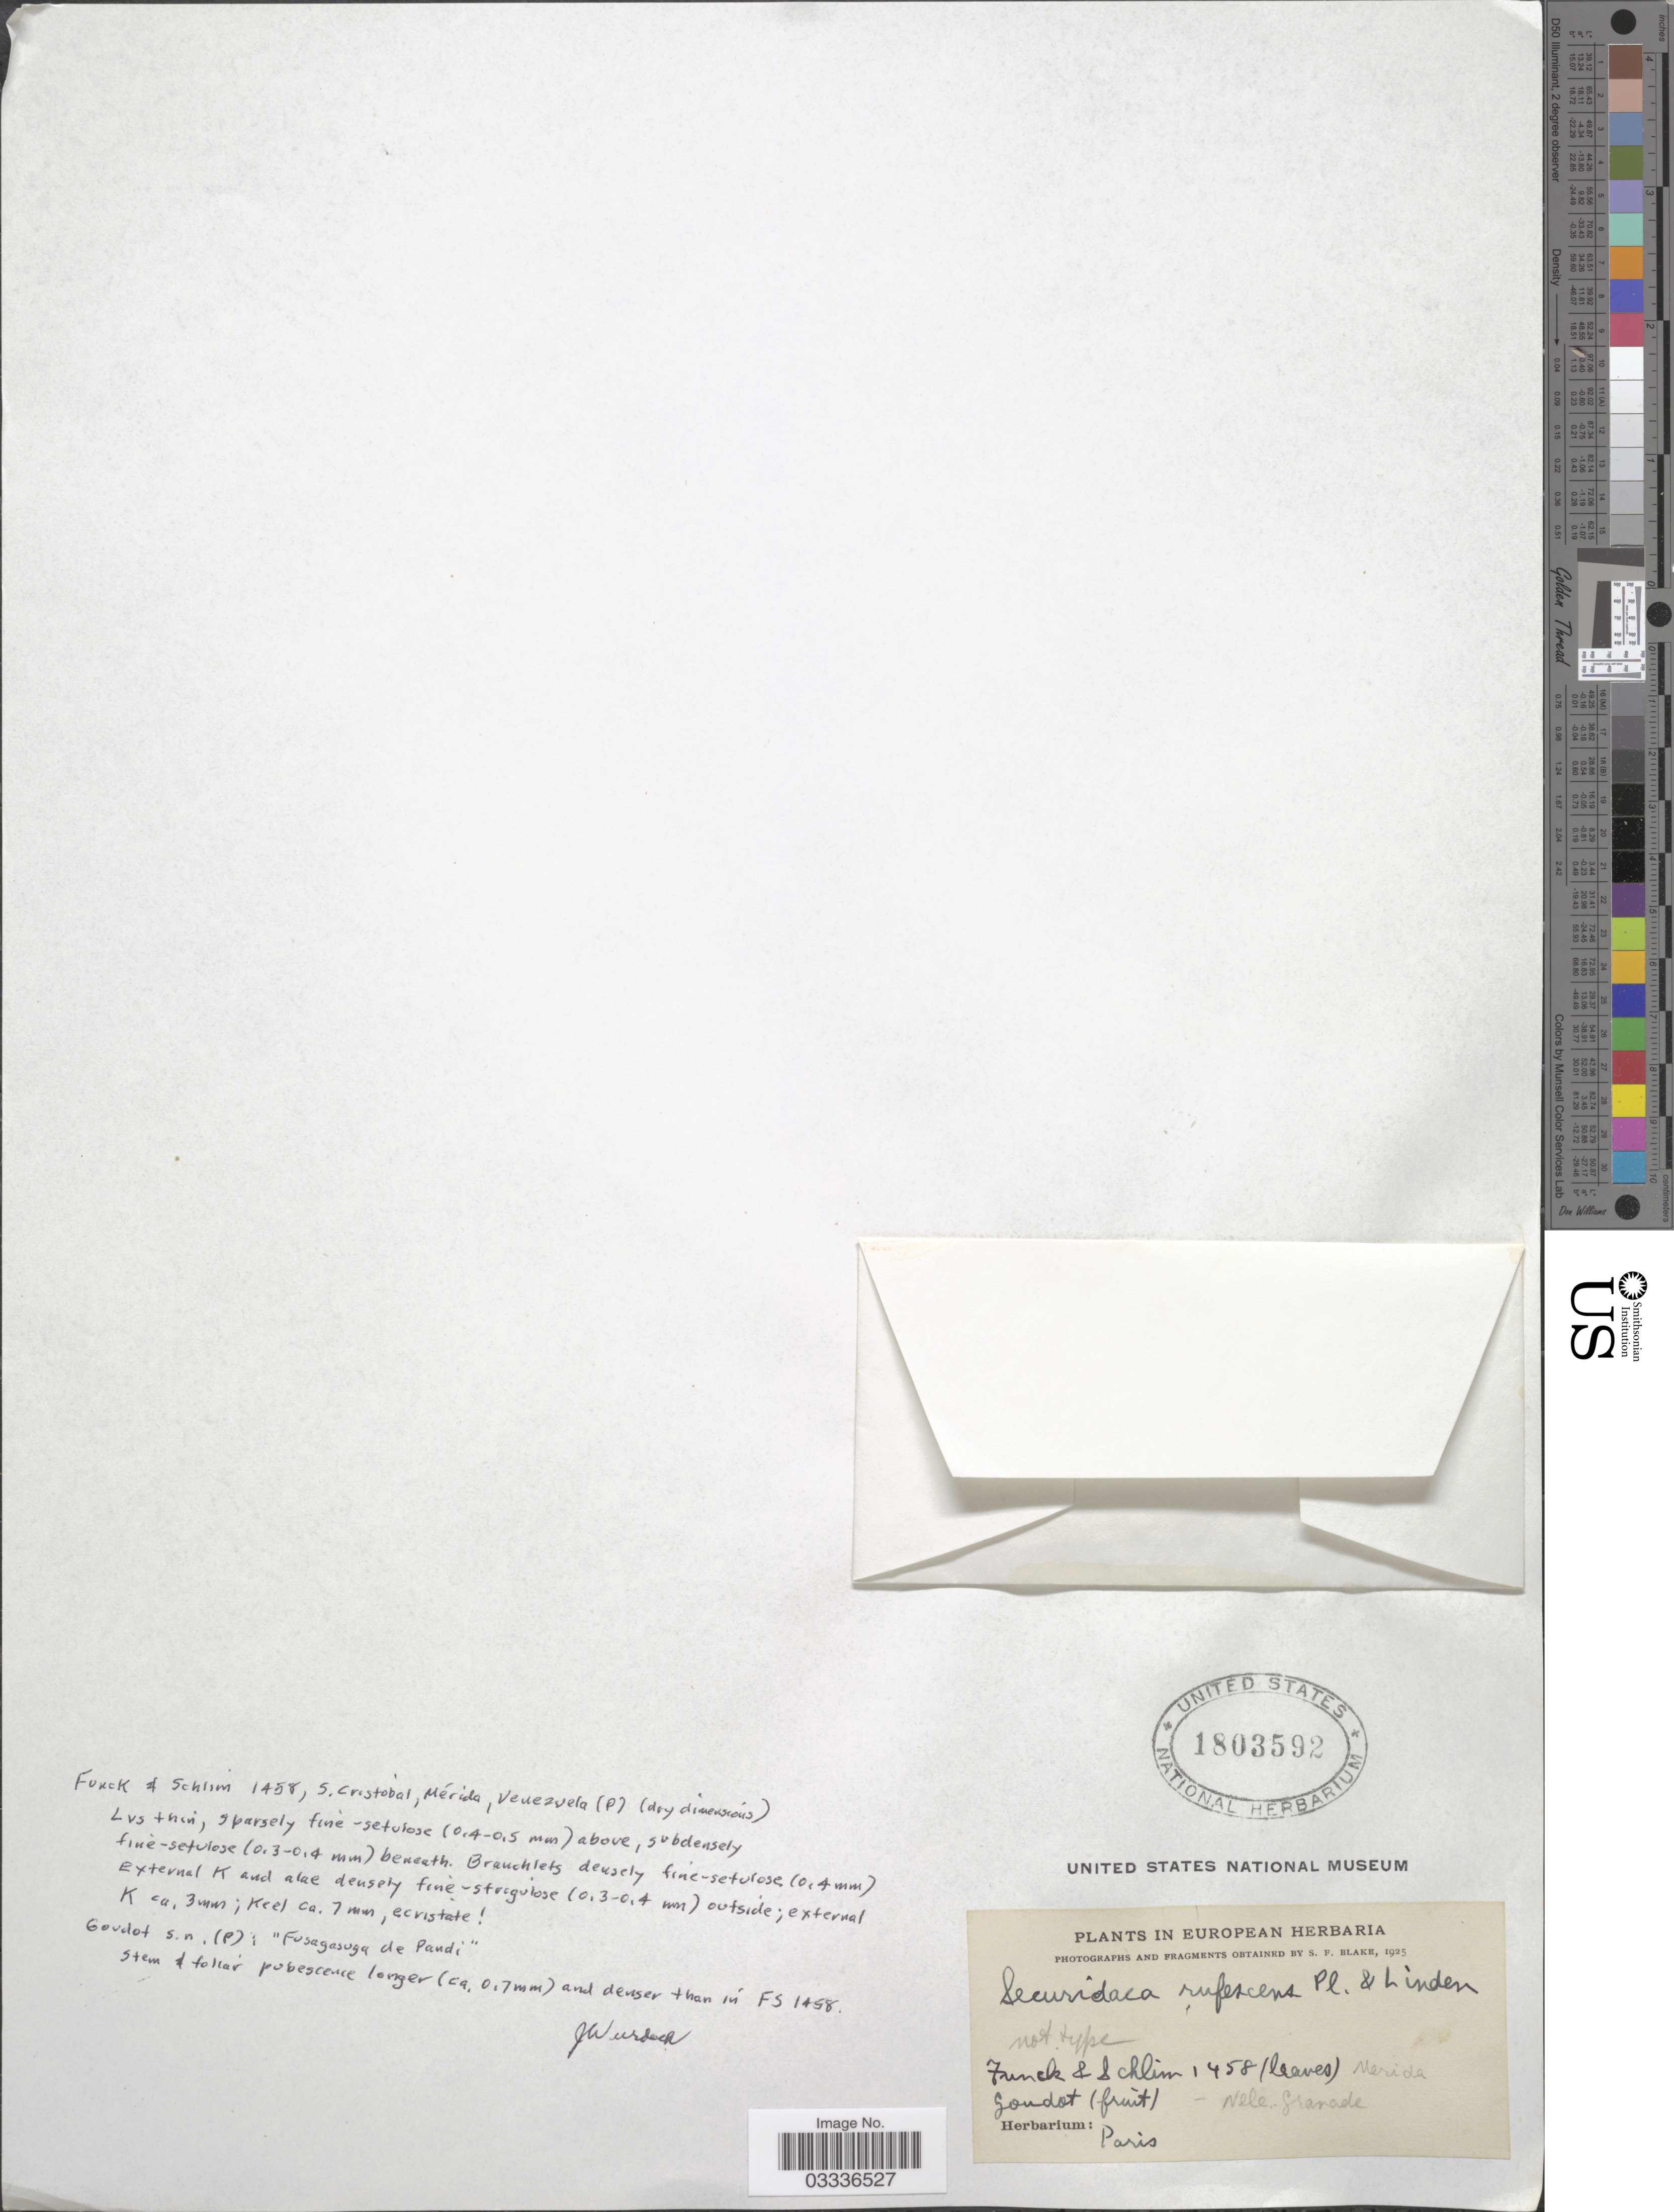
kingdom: Plantae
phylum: Tracheophyta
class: Magnoliopsida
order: Fabales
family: Polygalaceae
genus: Securidaca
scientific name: Securidaca planchoniana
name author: Killip & Dugand G.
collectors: -. Funck & Schlim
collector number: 1458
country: Venezuela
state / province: Mérida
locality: S. Cristobal.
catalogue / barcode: US 1803592